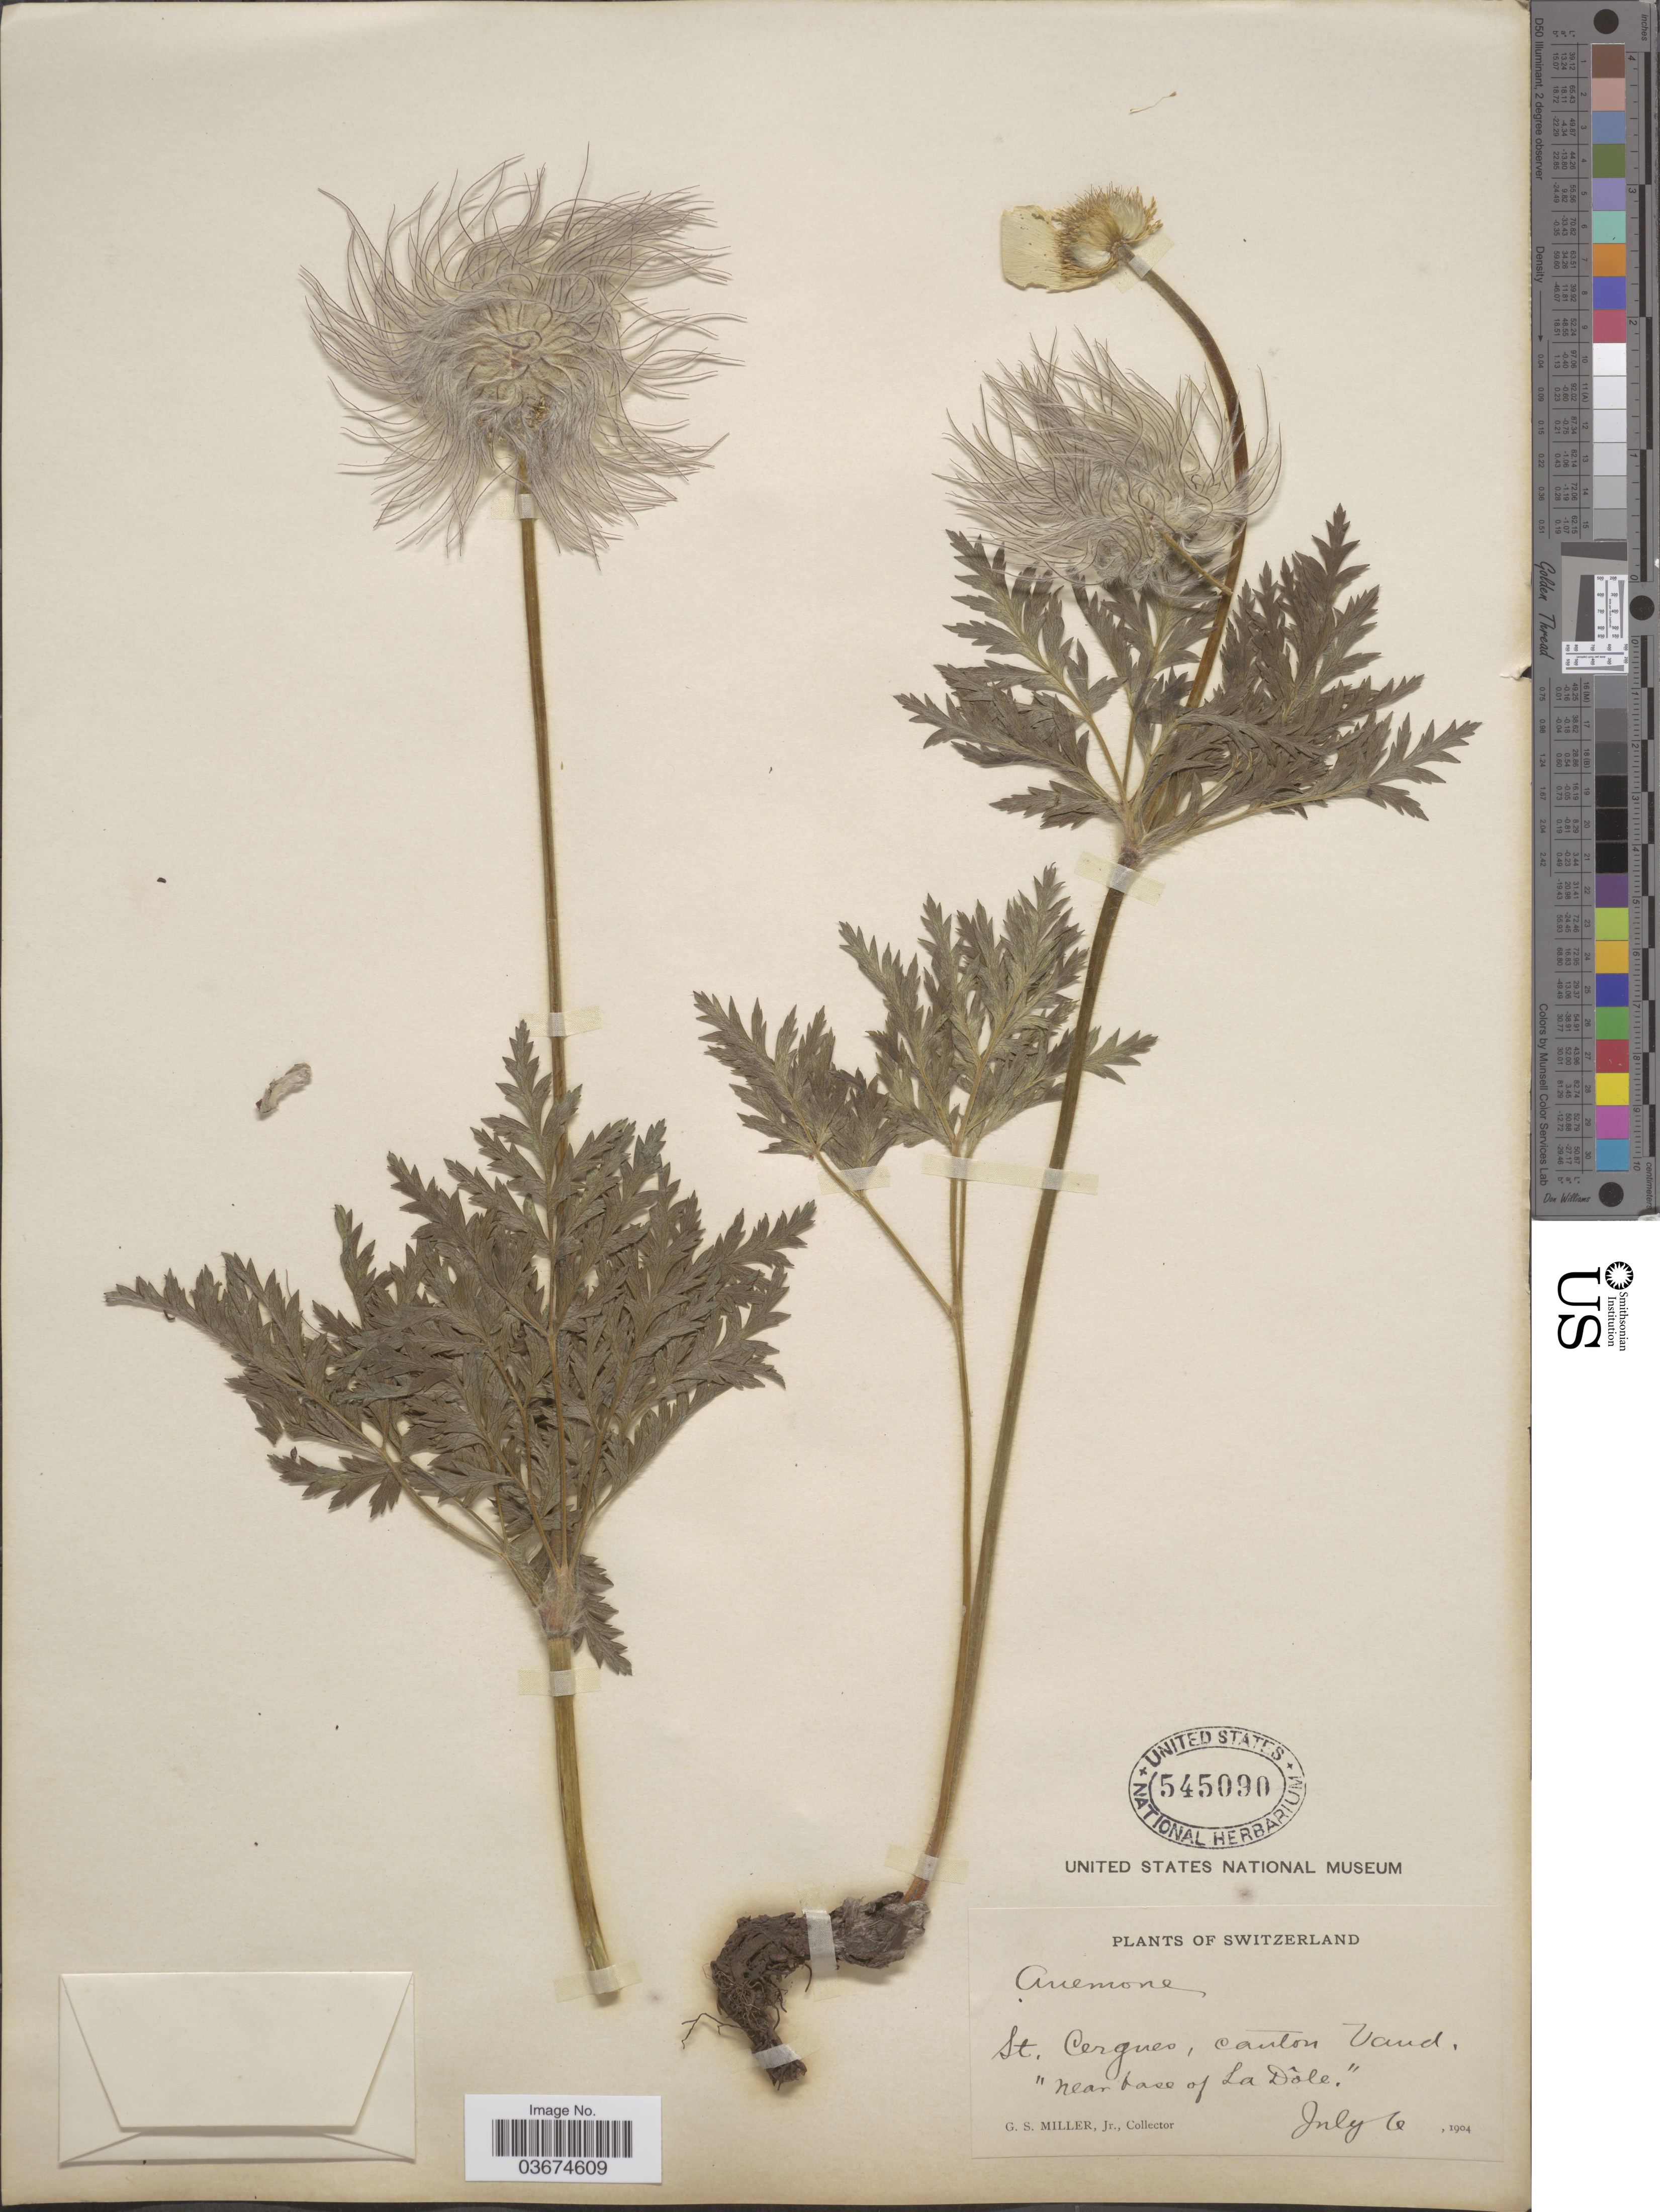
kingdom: Plantae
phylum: Tracheophyta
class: Magnoliopsida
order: Ranunculales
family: Ranunculaceae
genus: Pulsatilla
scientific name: Pulsatilla sp.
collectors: G. S. Miller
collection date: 1904-07-06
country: Switzerland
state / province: Vaud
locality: St. Cergnes, canton Vaud, "near base of La Dôle.".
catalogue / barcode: US 545090